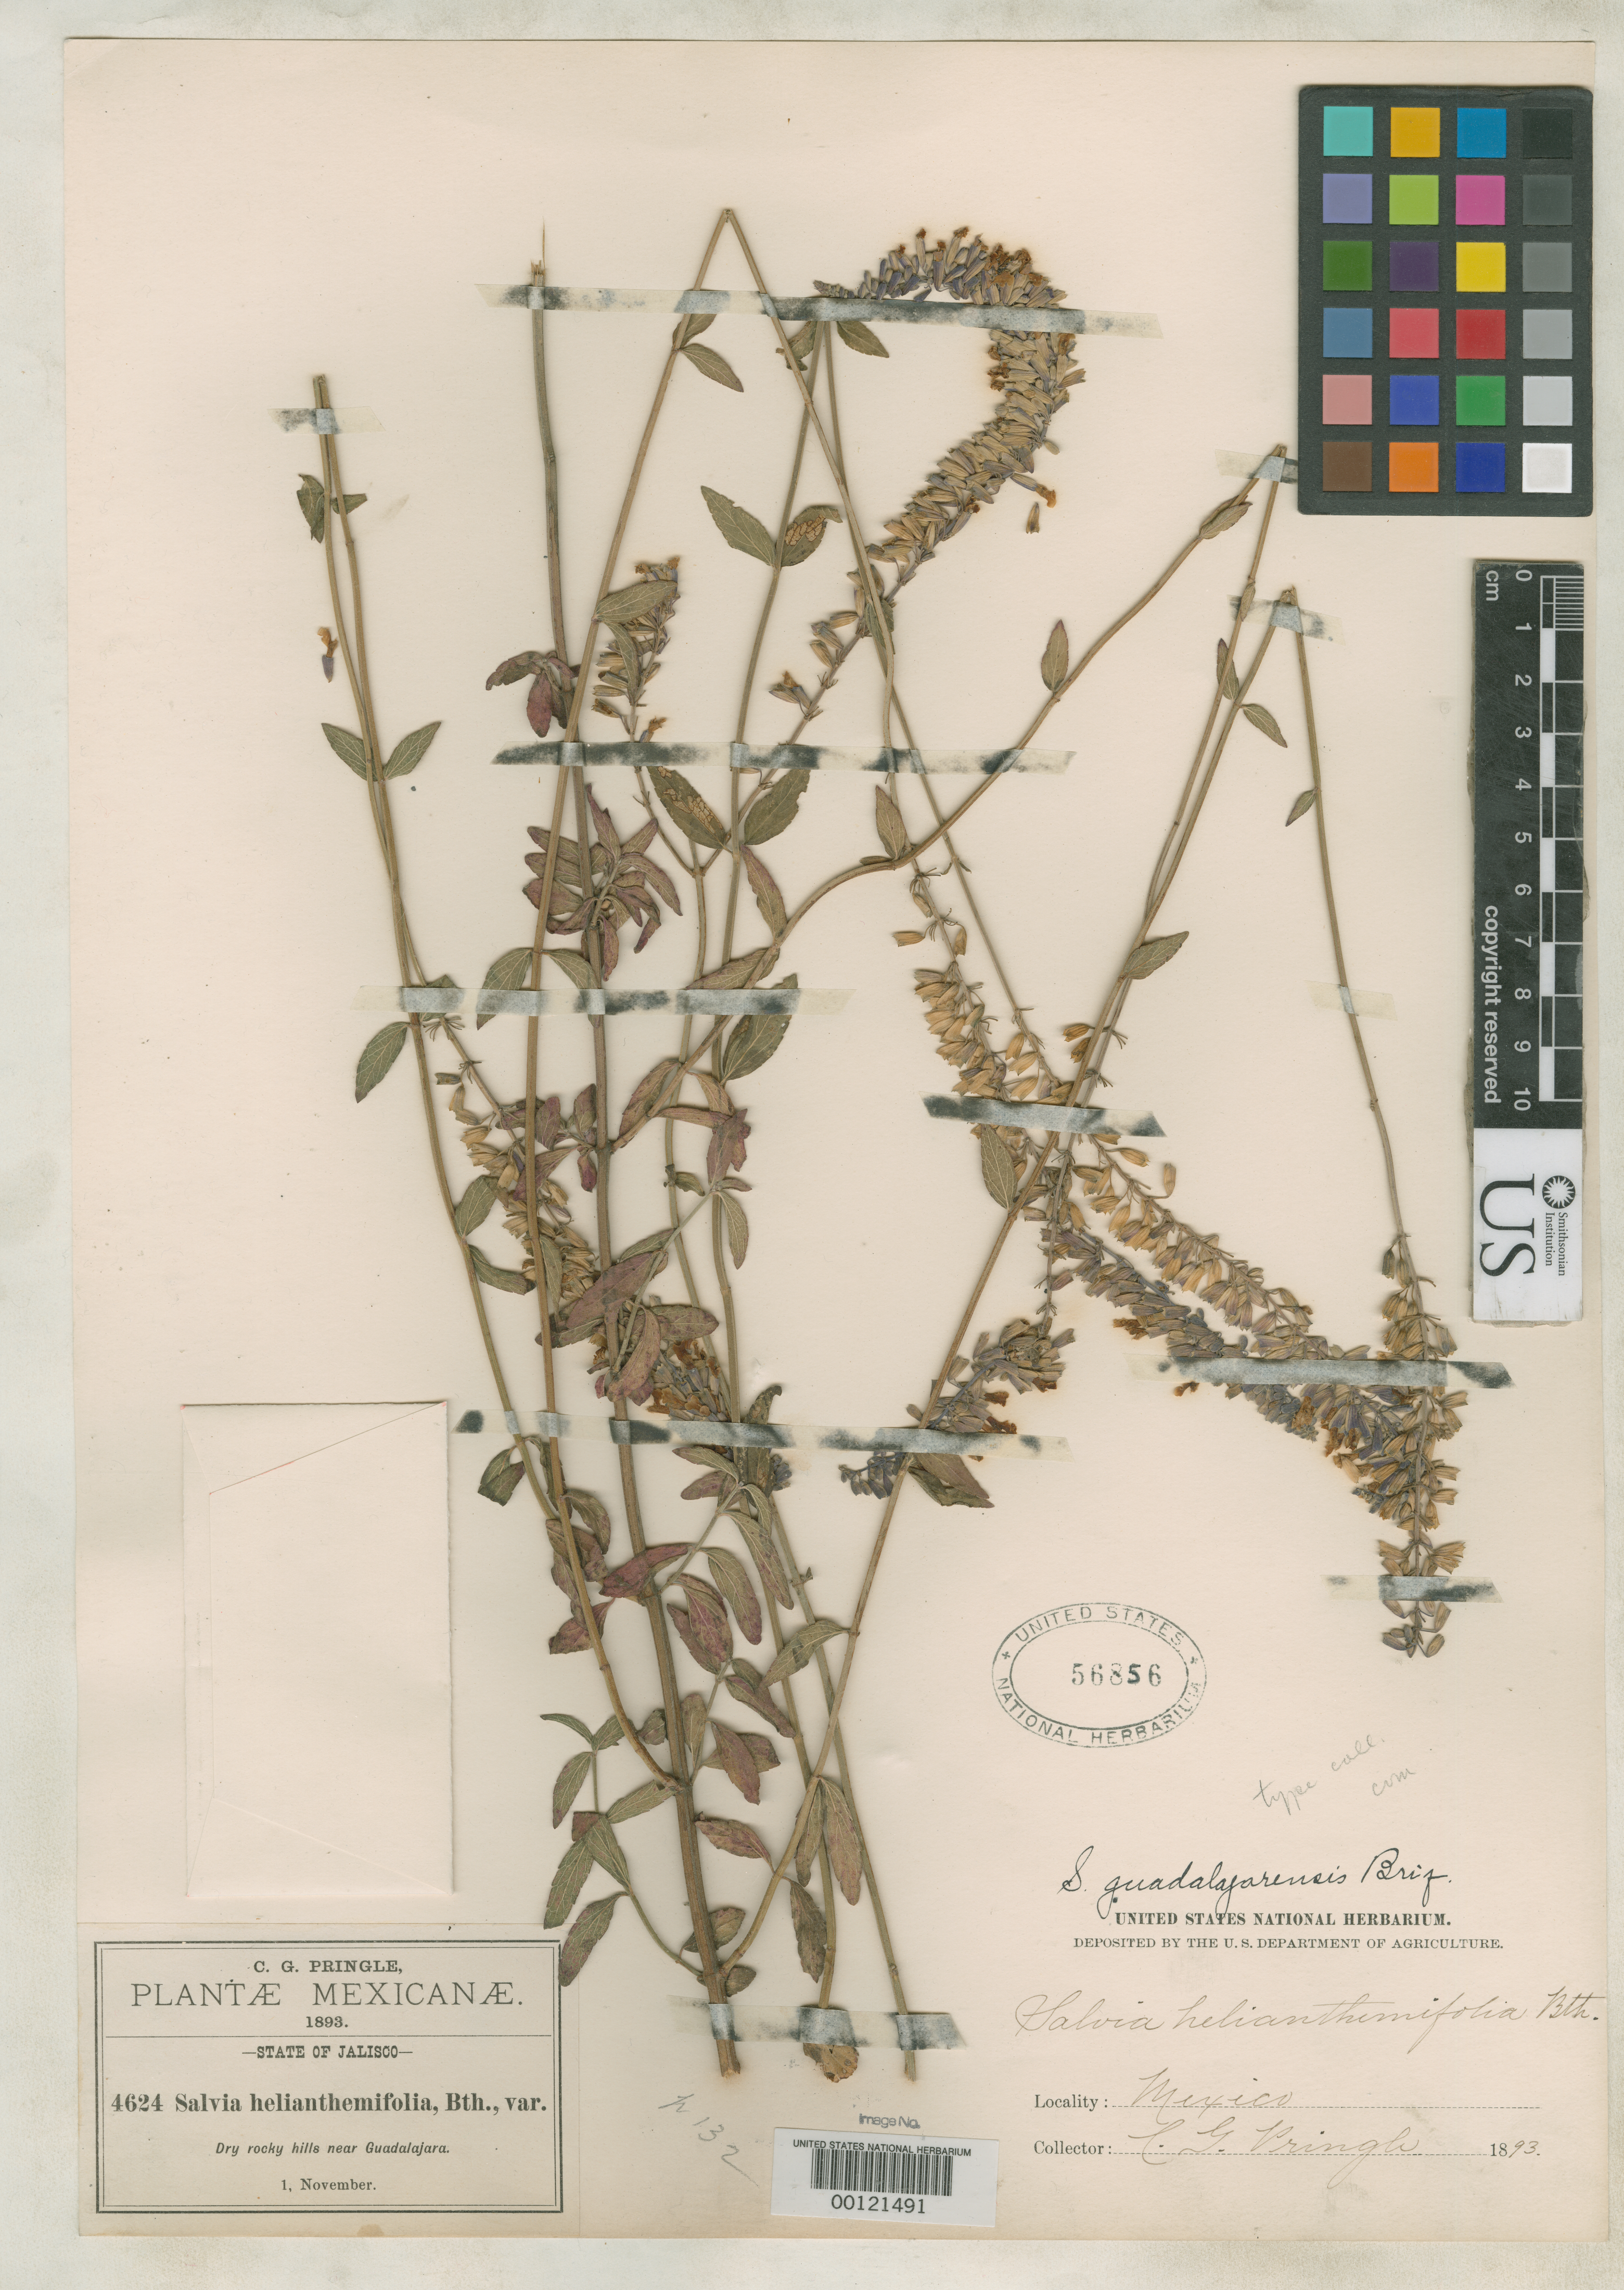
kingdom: Plantae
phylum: Tracheophyta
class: Magnoliopsida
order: Lamiales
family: Lamiaceae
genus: Salvia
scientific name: Salvia guadalajarensis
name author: Briq.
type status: Isotype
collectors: C. G. Pringle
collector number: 4624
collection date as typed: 01 Nov 1893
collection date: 1893-11-01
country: Mexico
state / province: Jalisco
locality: Hills near Guadalajara.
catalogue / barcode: US 56856